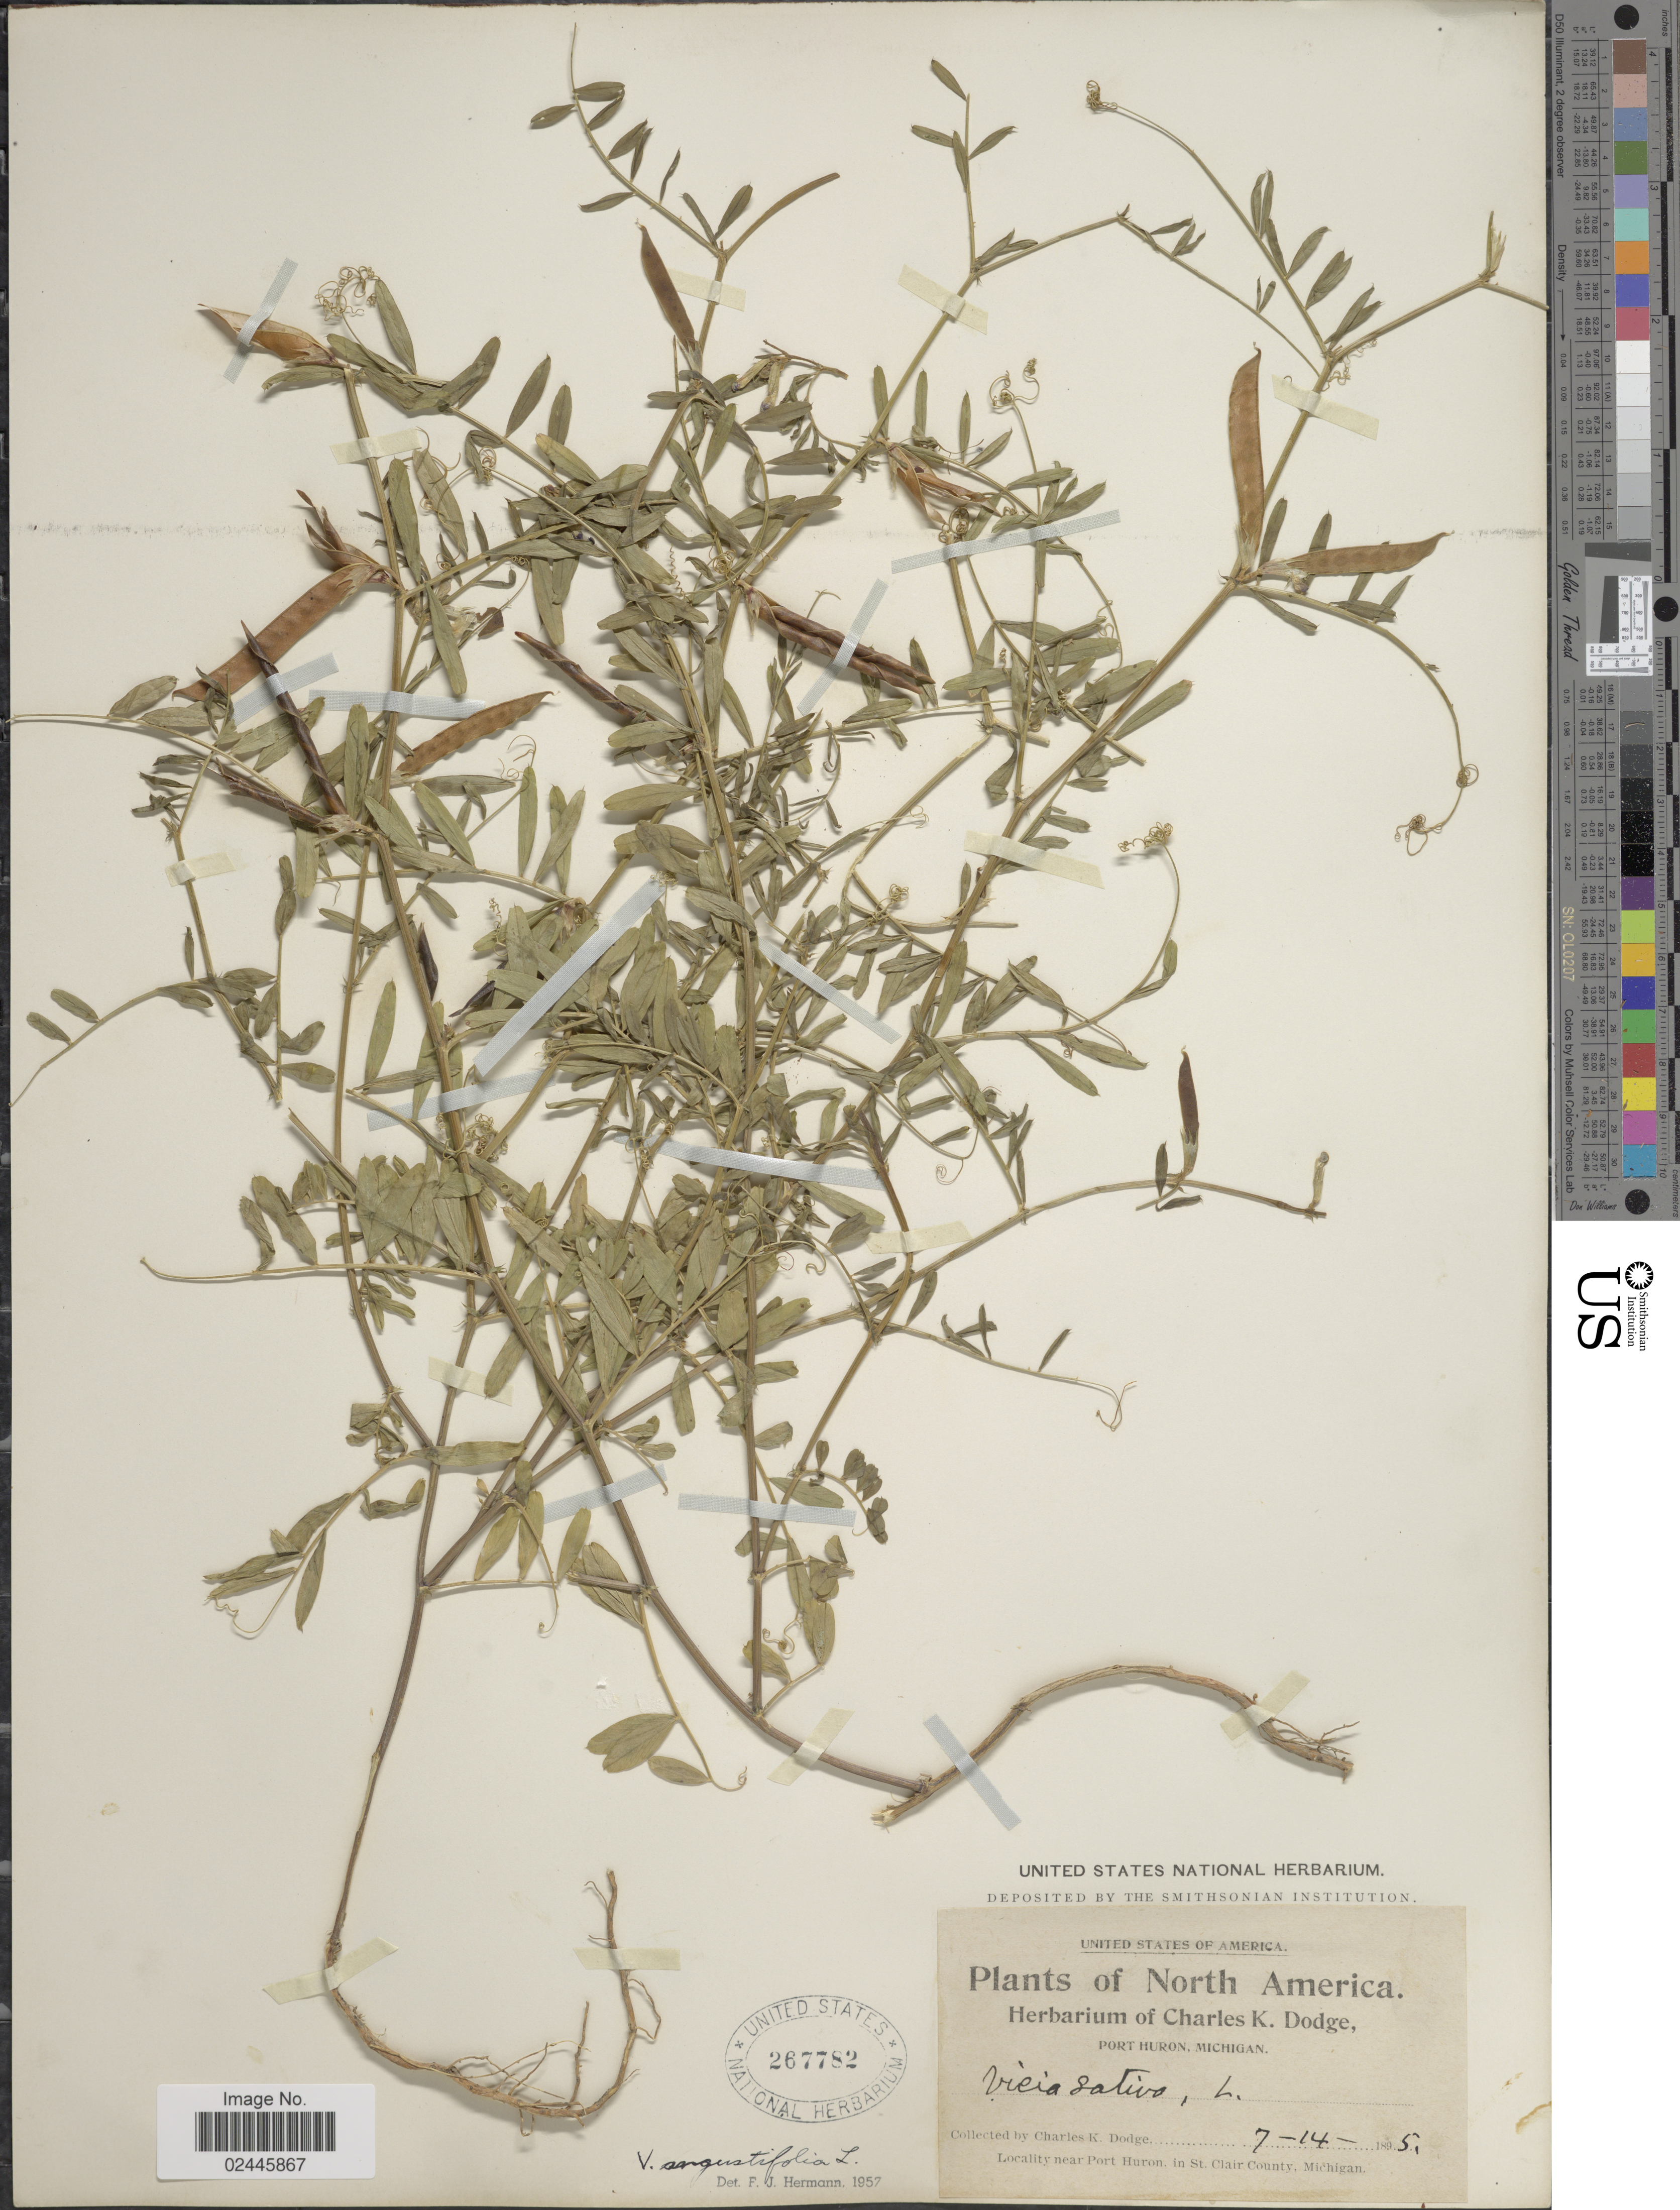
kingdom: Plantae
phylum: Tracheophyta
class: Magnoliopsida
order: Fabales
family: Fabaceae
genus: Vicia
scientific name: Vicia angustifolia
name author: L.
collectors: C. K. Dodge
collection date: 1895-07-14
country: United States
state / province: Michigan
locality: North America. Near Port Huron, in St. Clair County, Michigan,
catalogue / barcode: US 267782